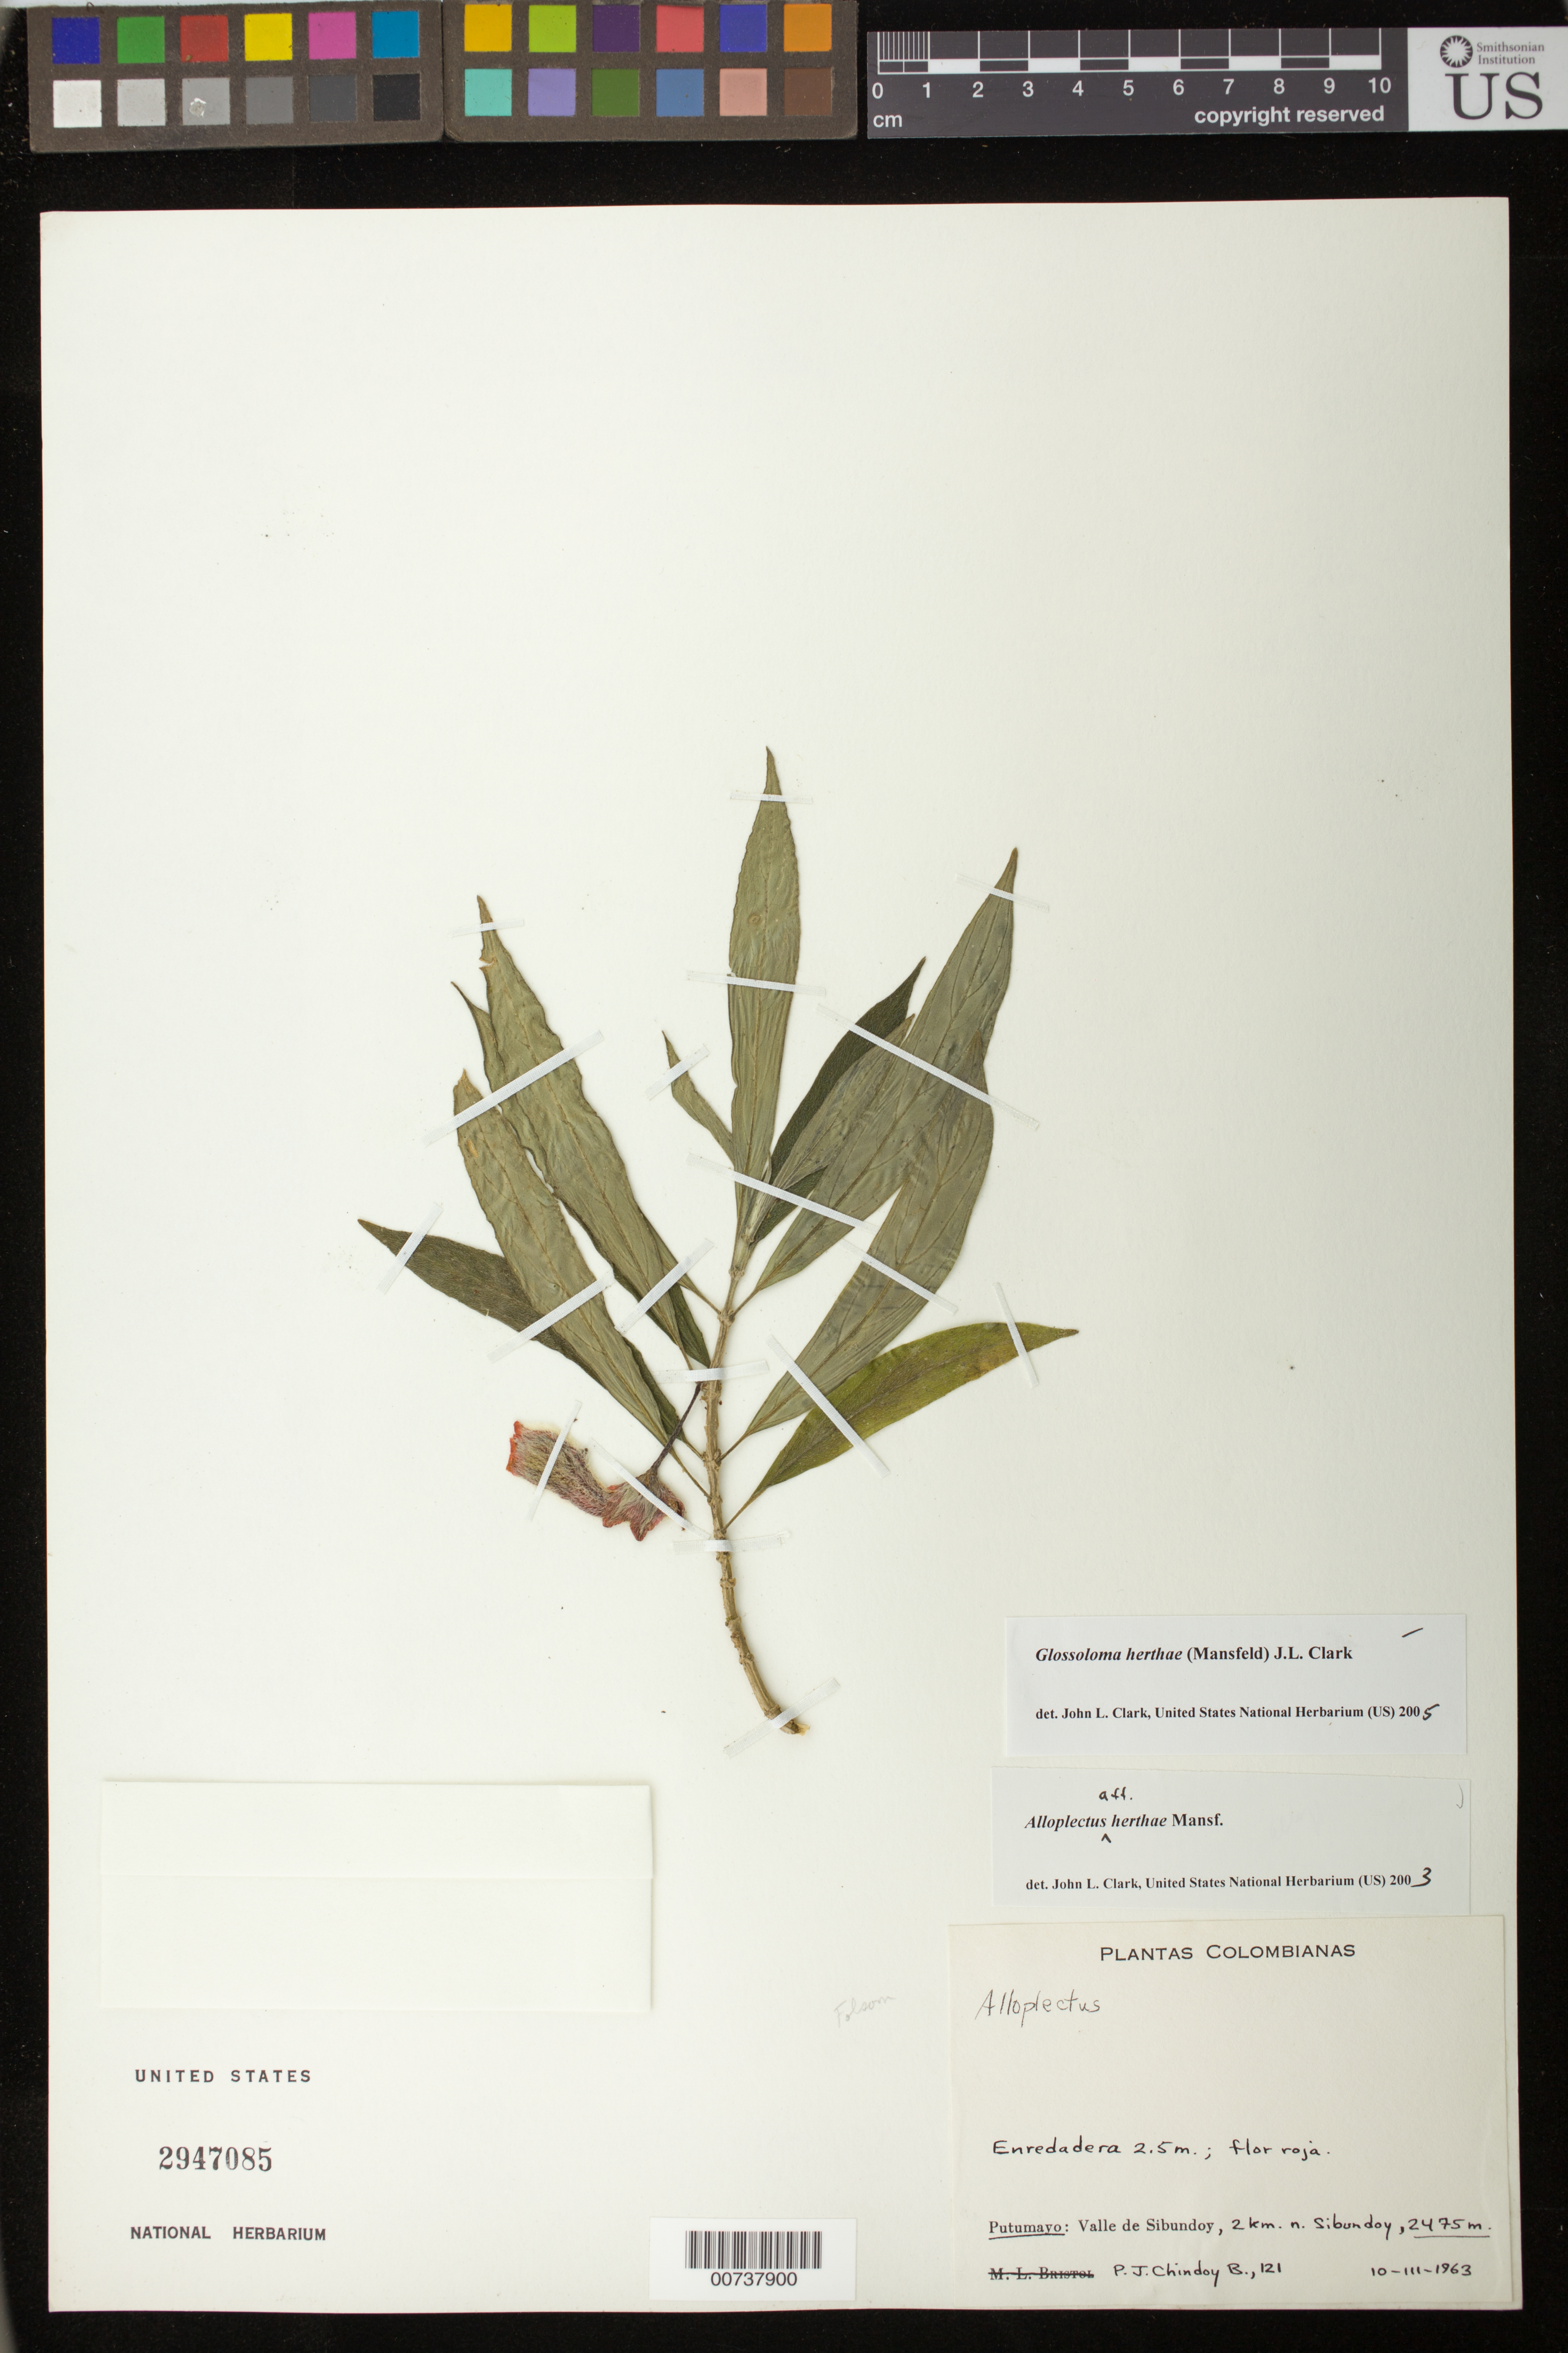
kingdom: Plantae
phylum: Tracheophyta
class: Magnoliopsida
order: Lamiales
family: Gesneriaceae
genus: Glossoloma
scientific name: Glossoloma herthae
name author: (Mansf.) J.L. Clark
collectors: P. Chindoy B.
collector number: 121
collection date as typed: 10 Mar 1963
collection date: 1963-03-10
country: Colombia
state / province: Putumayo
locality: Valle de Sibundoy, 2 km N of Sibundoy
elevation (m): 2475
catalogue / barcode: US 2947085